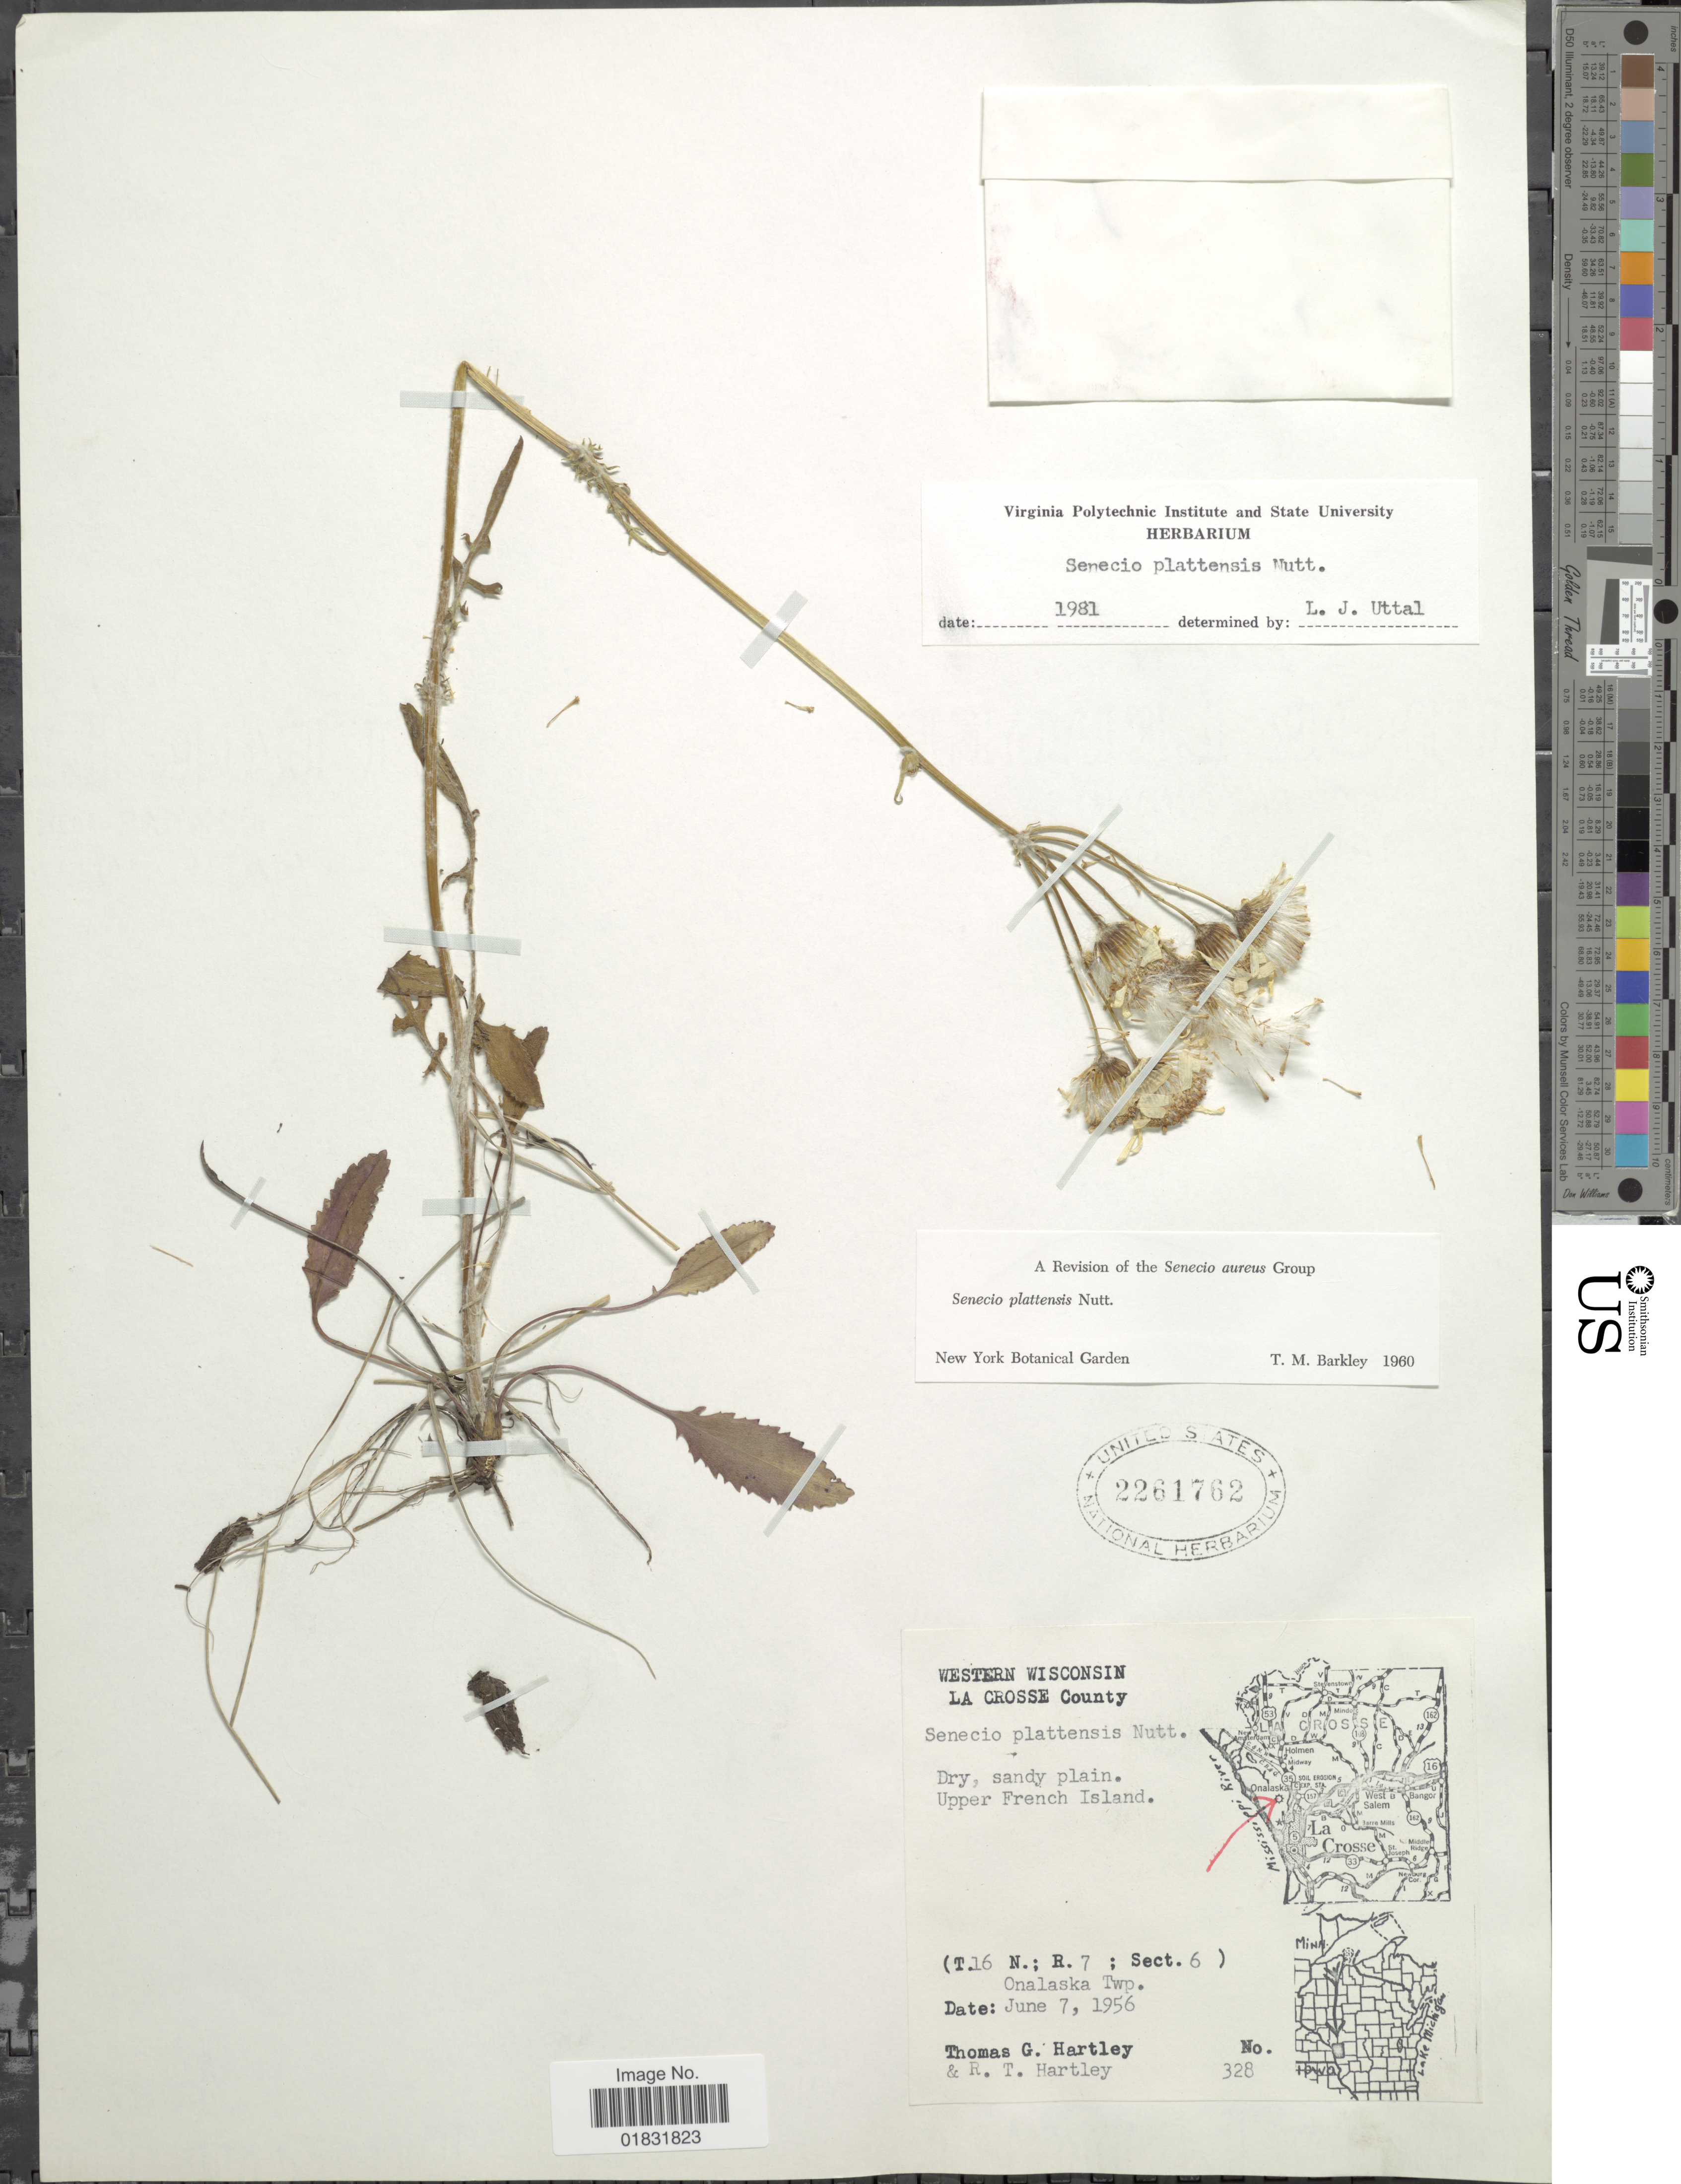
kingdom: Plantae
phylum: Tracheophyta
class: Magnoliopsida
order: Asterales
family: Asteraceae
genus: Packera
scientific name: Packera plattensis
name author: W.A. Weber & Á. Löve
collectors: T. G. Hartley & R. T. Hartley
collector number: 328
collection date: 1956-06-07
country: United States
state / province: Wisconsin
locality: Western Wisconsin, La Crosse County, Dry, sandy plain. Upper French Island (T.16 N; R.7; Sect. 6) Onalaska Twp.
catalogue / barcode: US 2261762